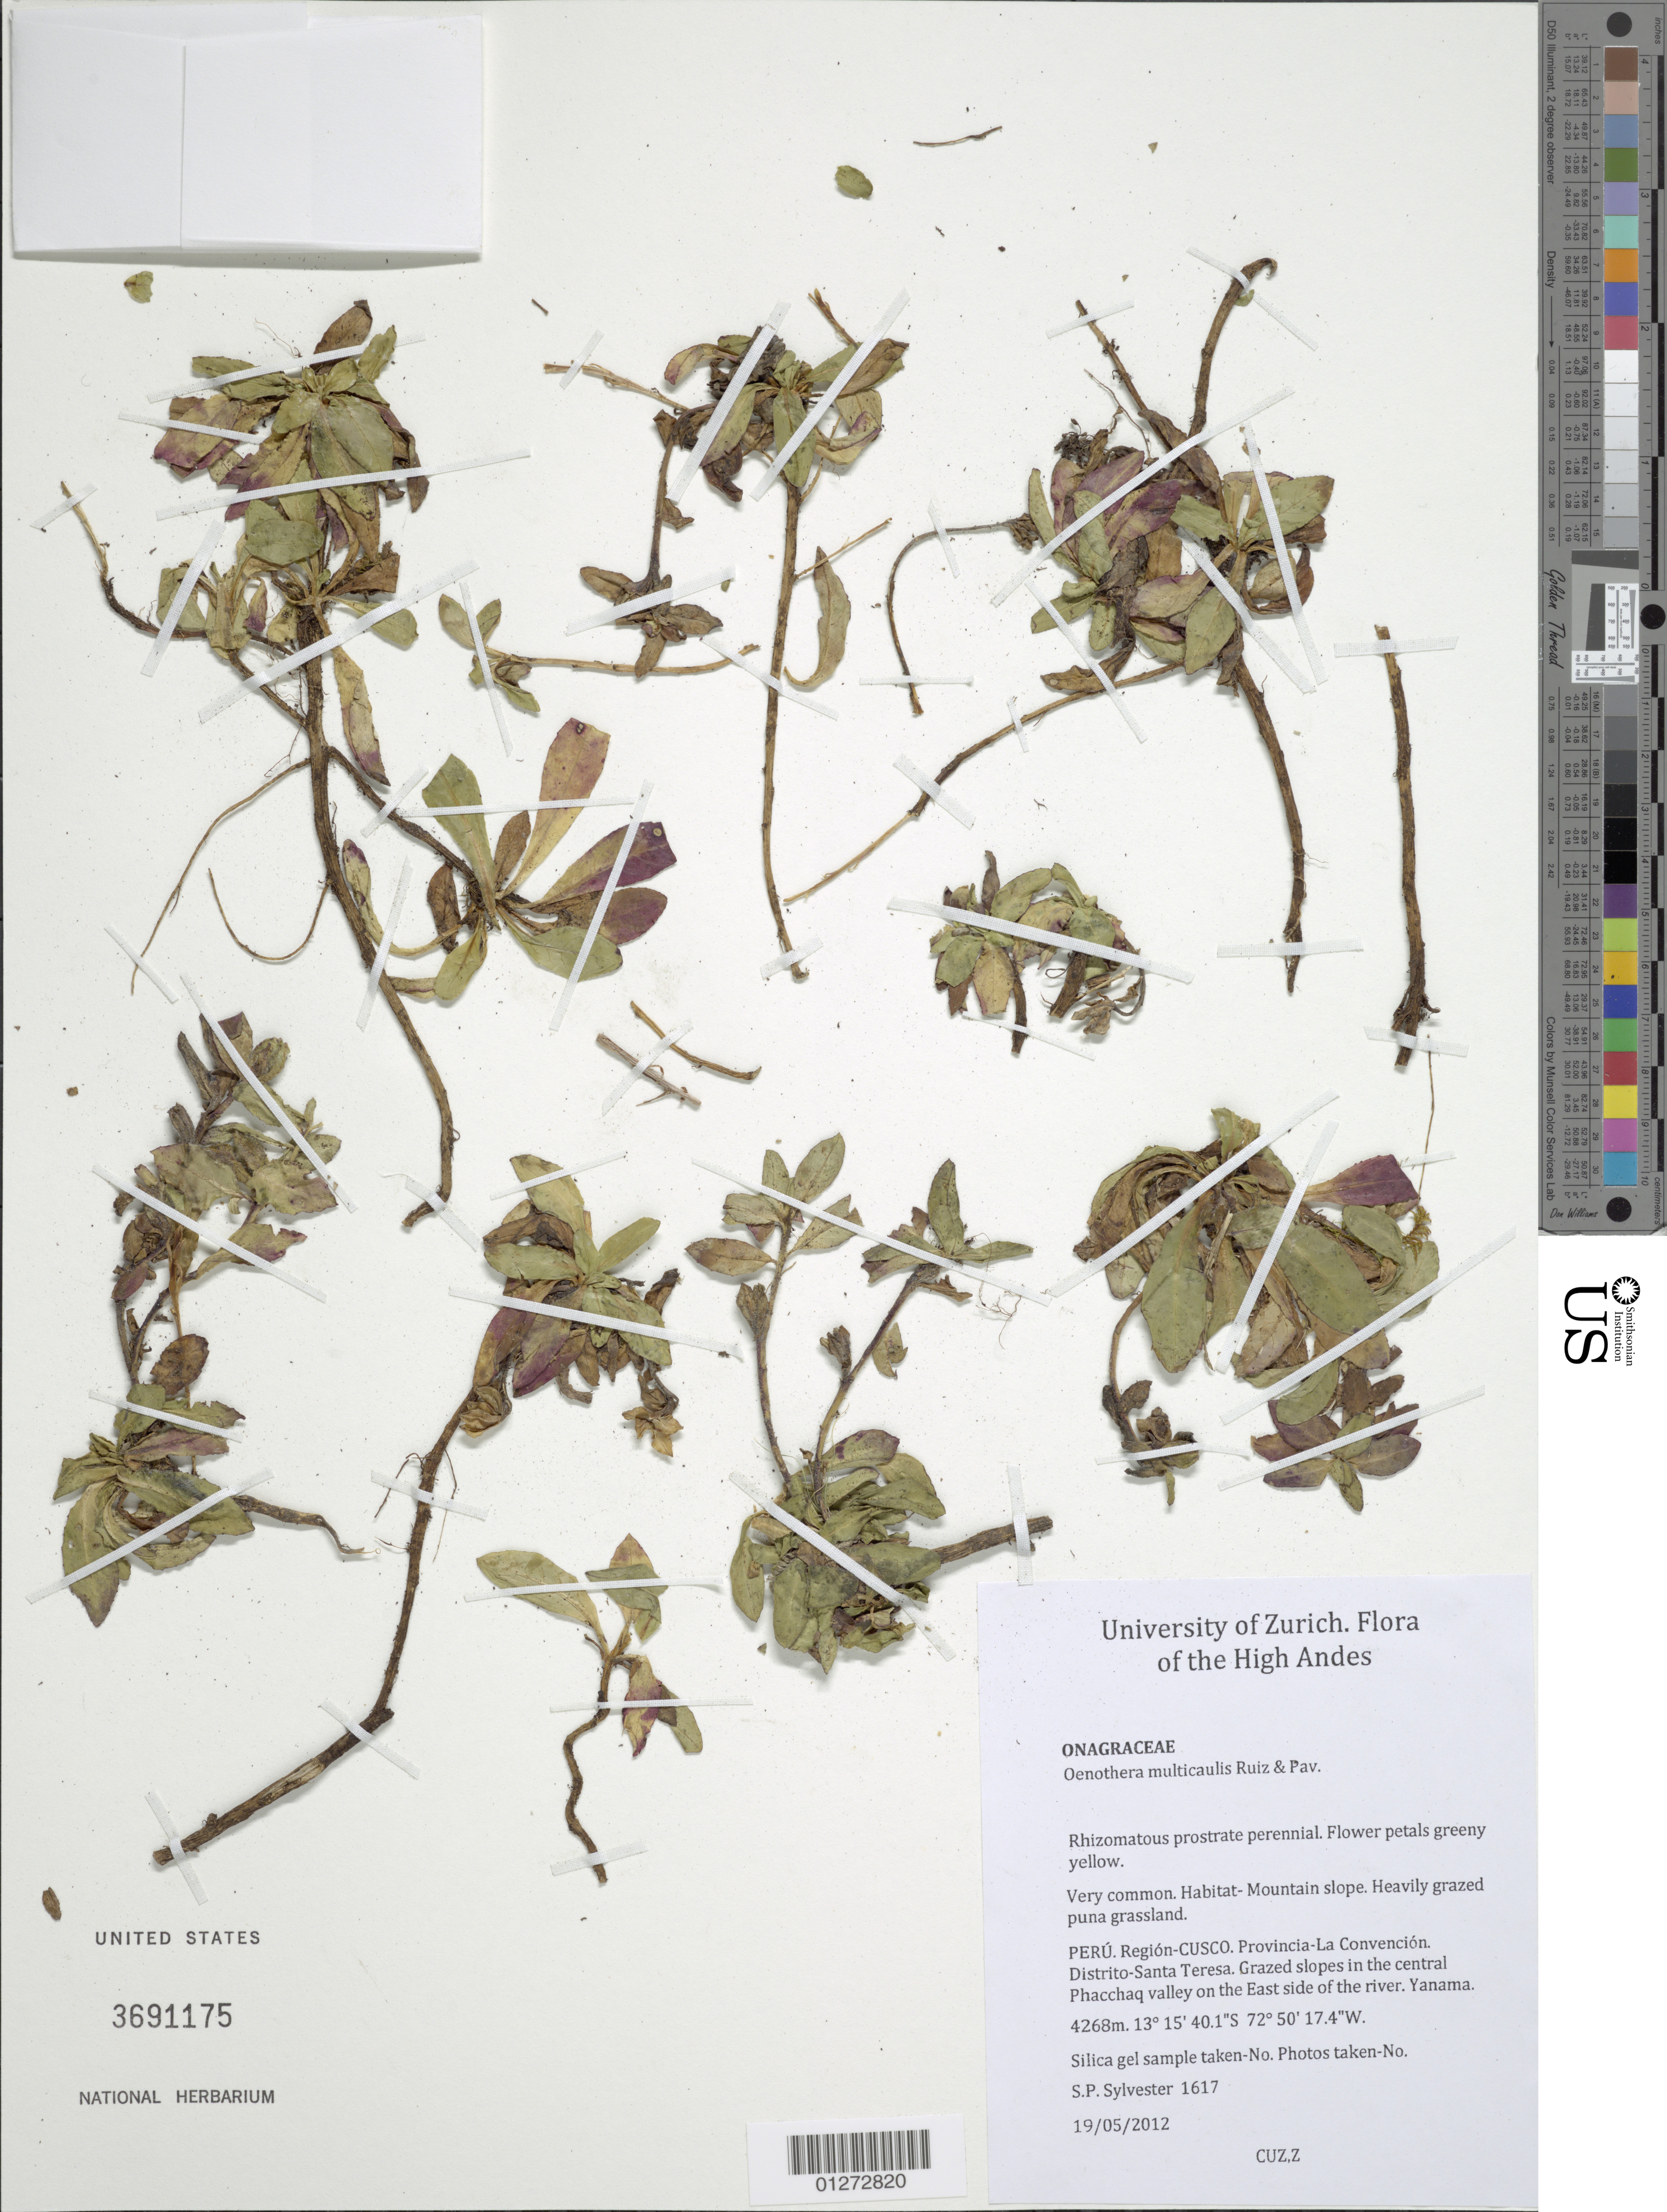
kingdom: Plantae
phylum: Tracheophyta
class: Magnoliopsida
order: Myrtales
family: Onagraceae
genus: Oenothera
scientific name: Oenothera multicaulis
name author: Ruiz & Pav.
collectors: S. P. Sylvester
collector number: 1617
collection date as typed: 19/05/2012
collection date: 2012-05-19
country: Peru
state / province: Cusco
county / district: La Convención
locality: Grazed slopes in the central Phacchaq valley on the East side of the river, Yanama. Santa Teresa.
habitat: Mountain slope, heavily grazed puna grassland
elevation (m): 4268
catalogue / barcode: US 3691175